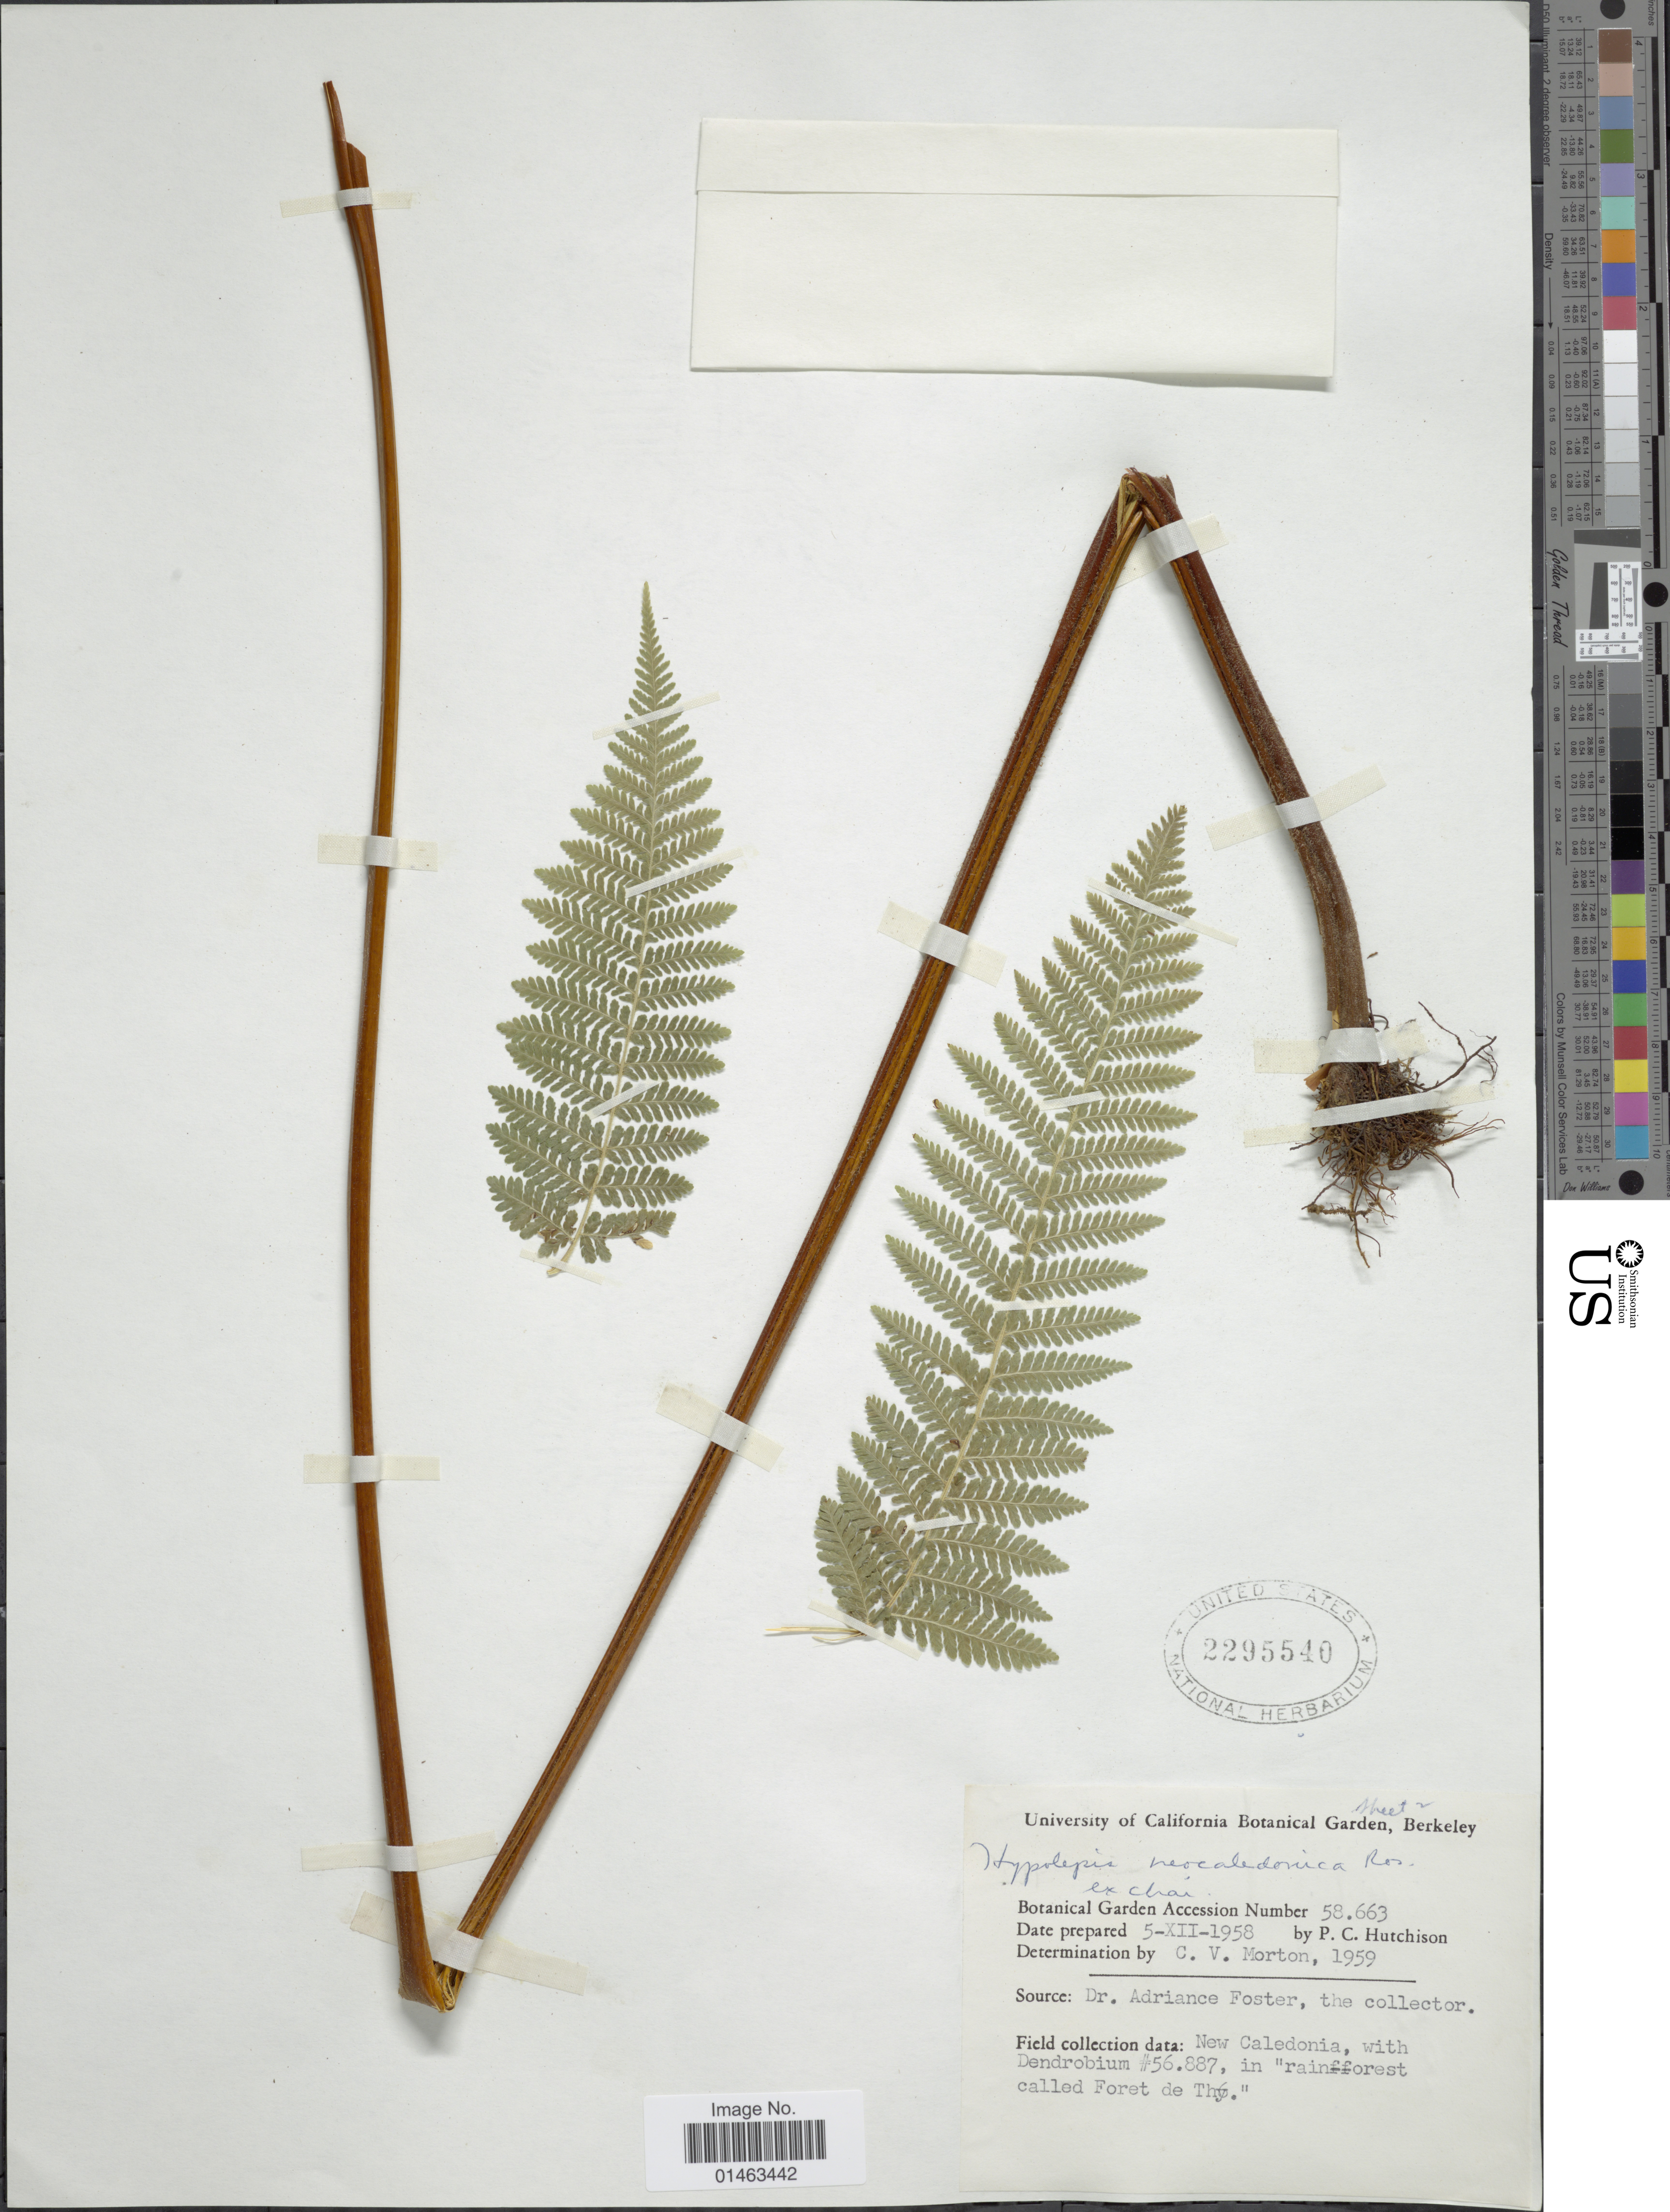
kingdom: Plantae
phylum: Tracheophyta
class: Polypodiopsida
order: Polypodiales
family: Dennstaedtiaceae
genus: Hypolepis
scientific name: Hypolepis neocaledonica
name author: Rosenst.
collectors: A. S. Foster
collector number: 58663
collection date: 1958-12-05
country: New Caledonia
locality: New Caledonia, with Dendrobium # 56.887, in "rain-forest called Foret de Thy". [interpreted]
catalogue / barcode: US 2295540